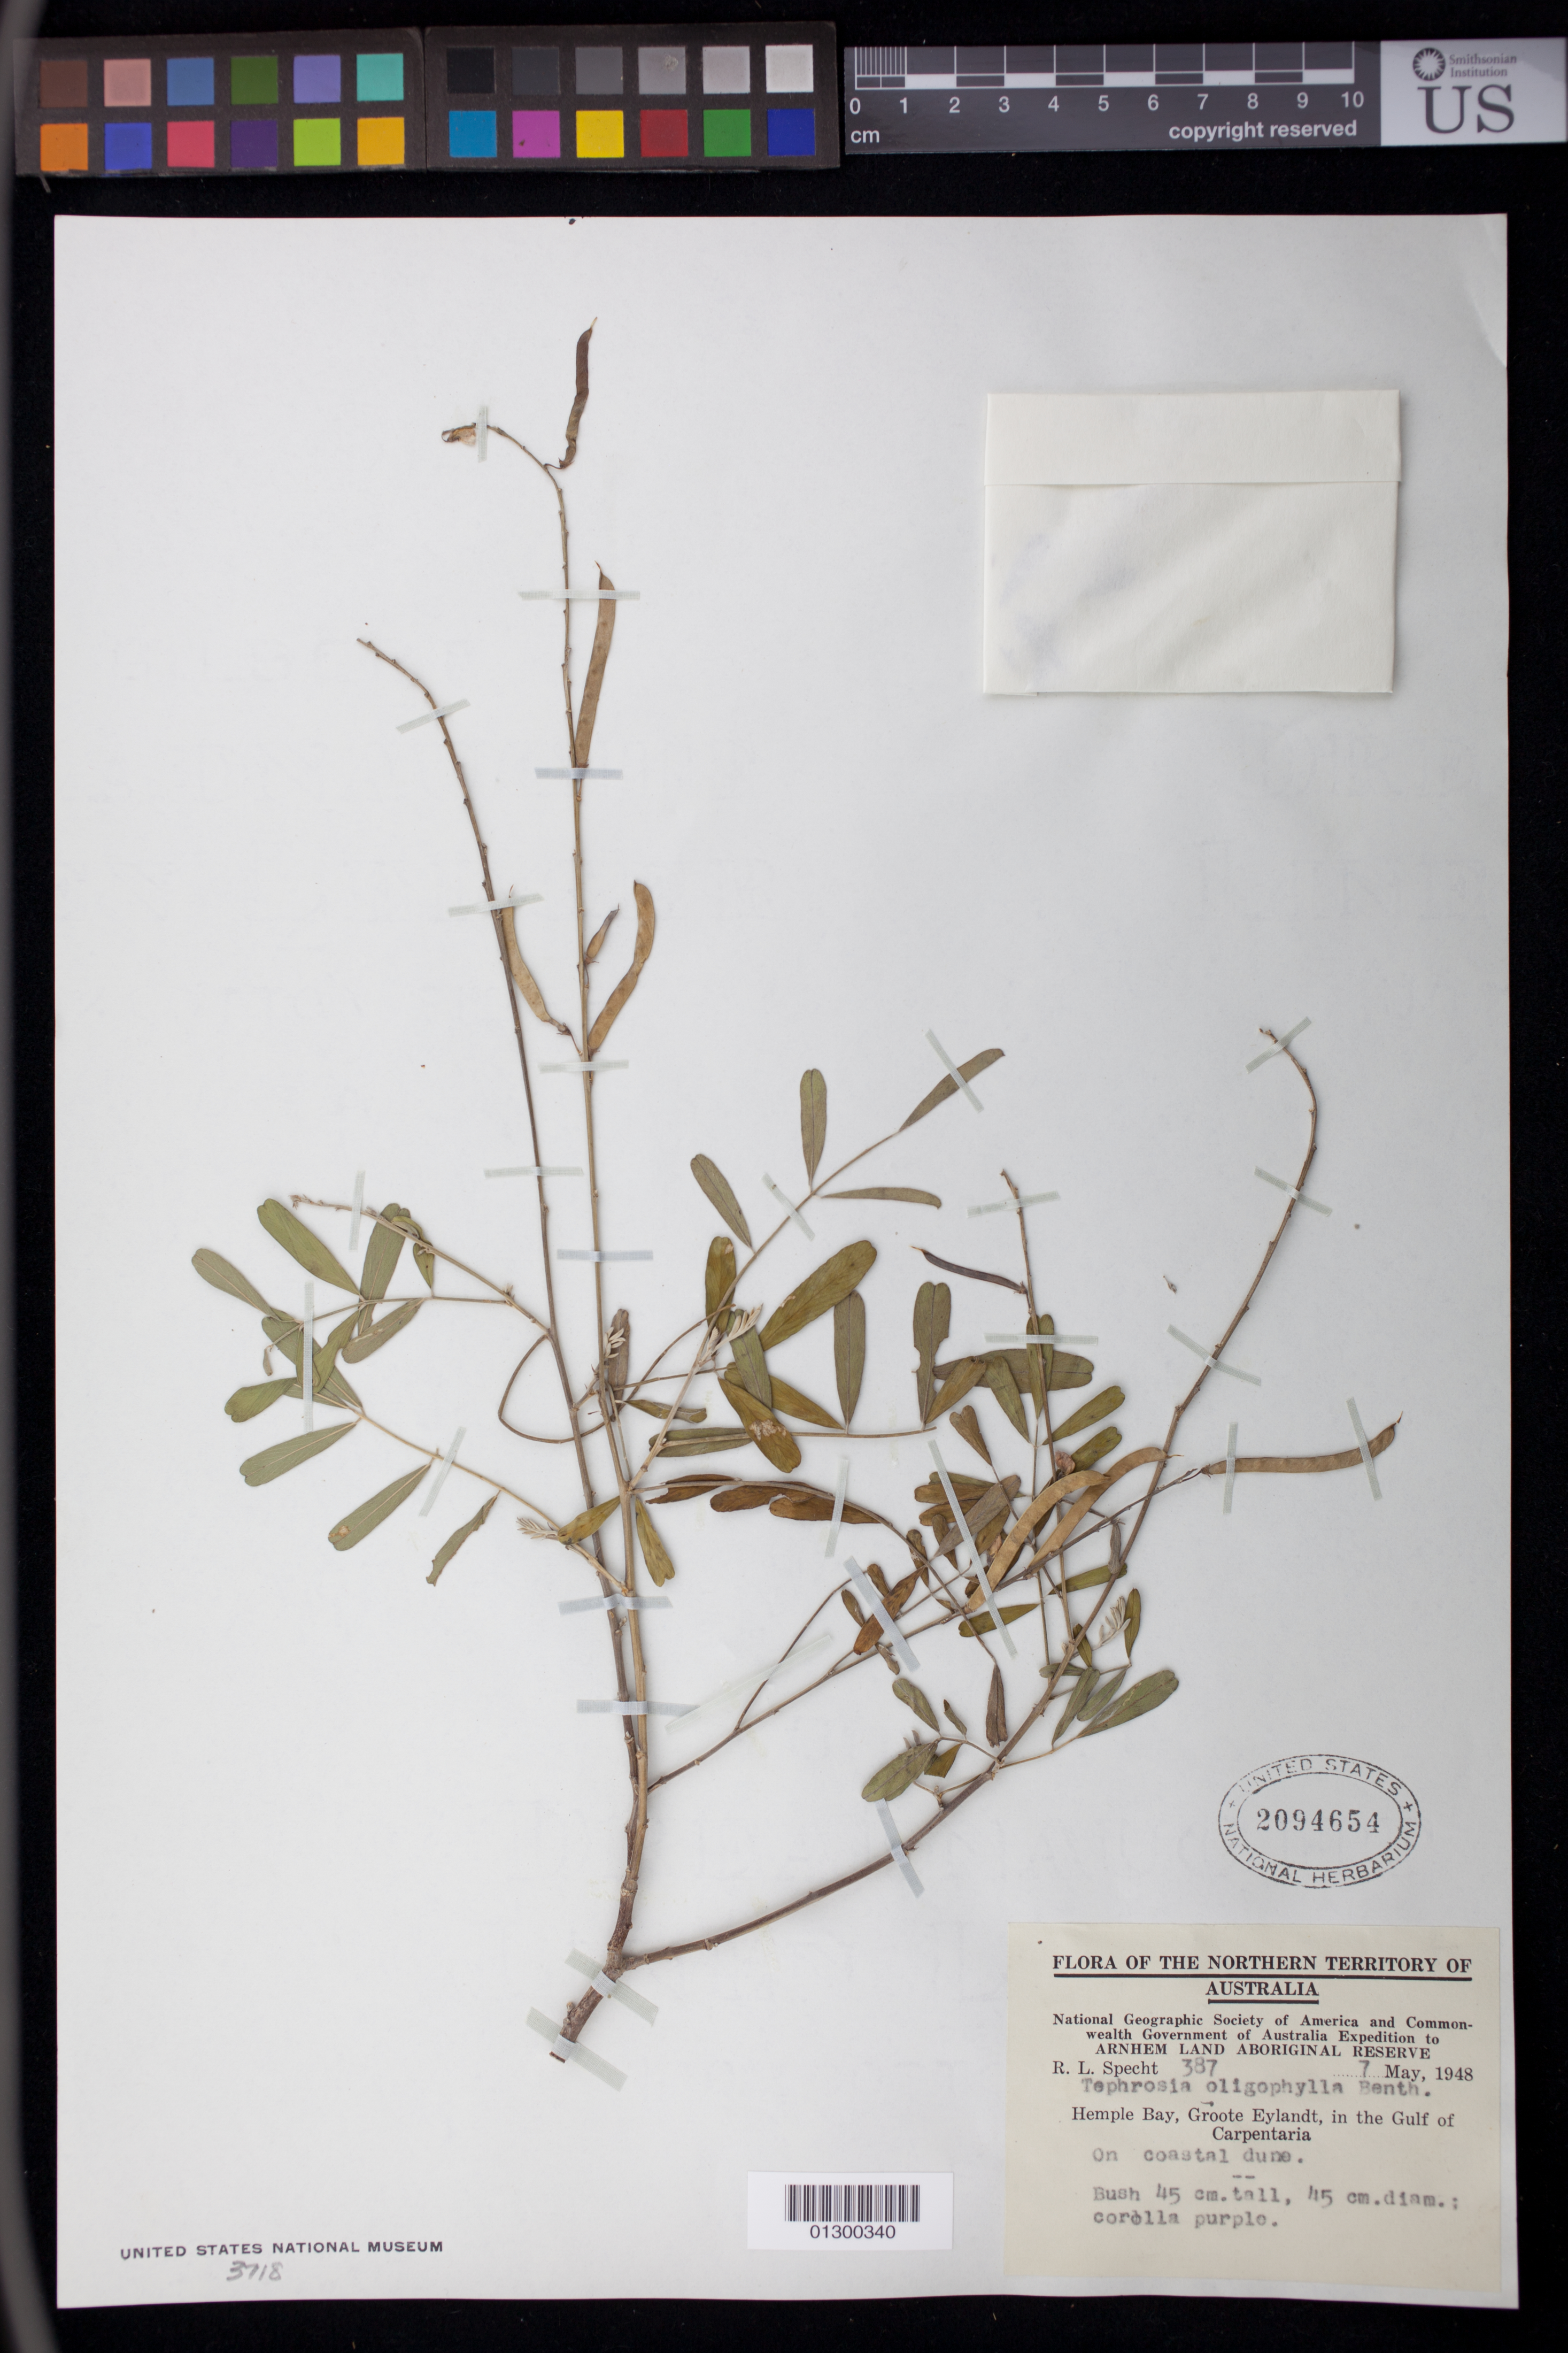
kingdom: Plantae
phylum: Tracheophyta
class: Magnoliopsida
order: Fabales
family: Fabaceae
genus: Tephrosia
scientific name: Tephrosia oligophylla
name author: Benth.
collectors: R. L. Specht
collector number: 387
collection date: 1948-05-07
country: Australia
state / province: Northern Territory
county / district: East Arnhem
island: Groote Eylandt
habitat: On coastal dune.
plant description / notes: Bush 45 cm. tall, 45 cm. diam.; corolla purple.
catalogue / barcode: US 2094654